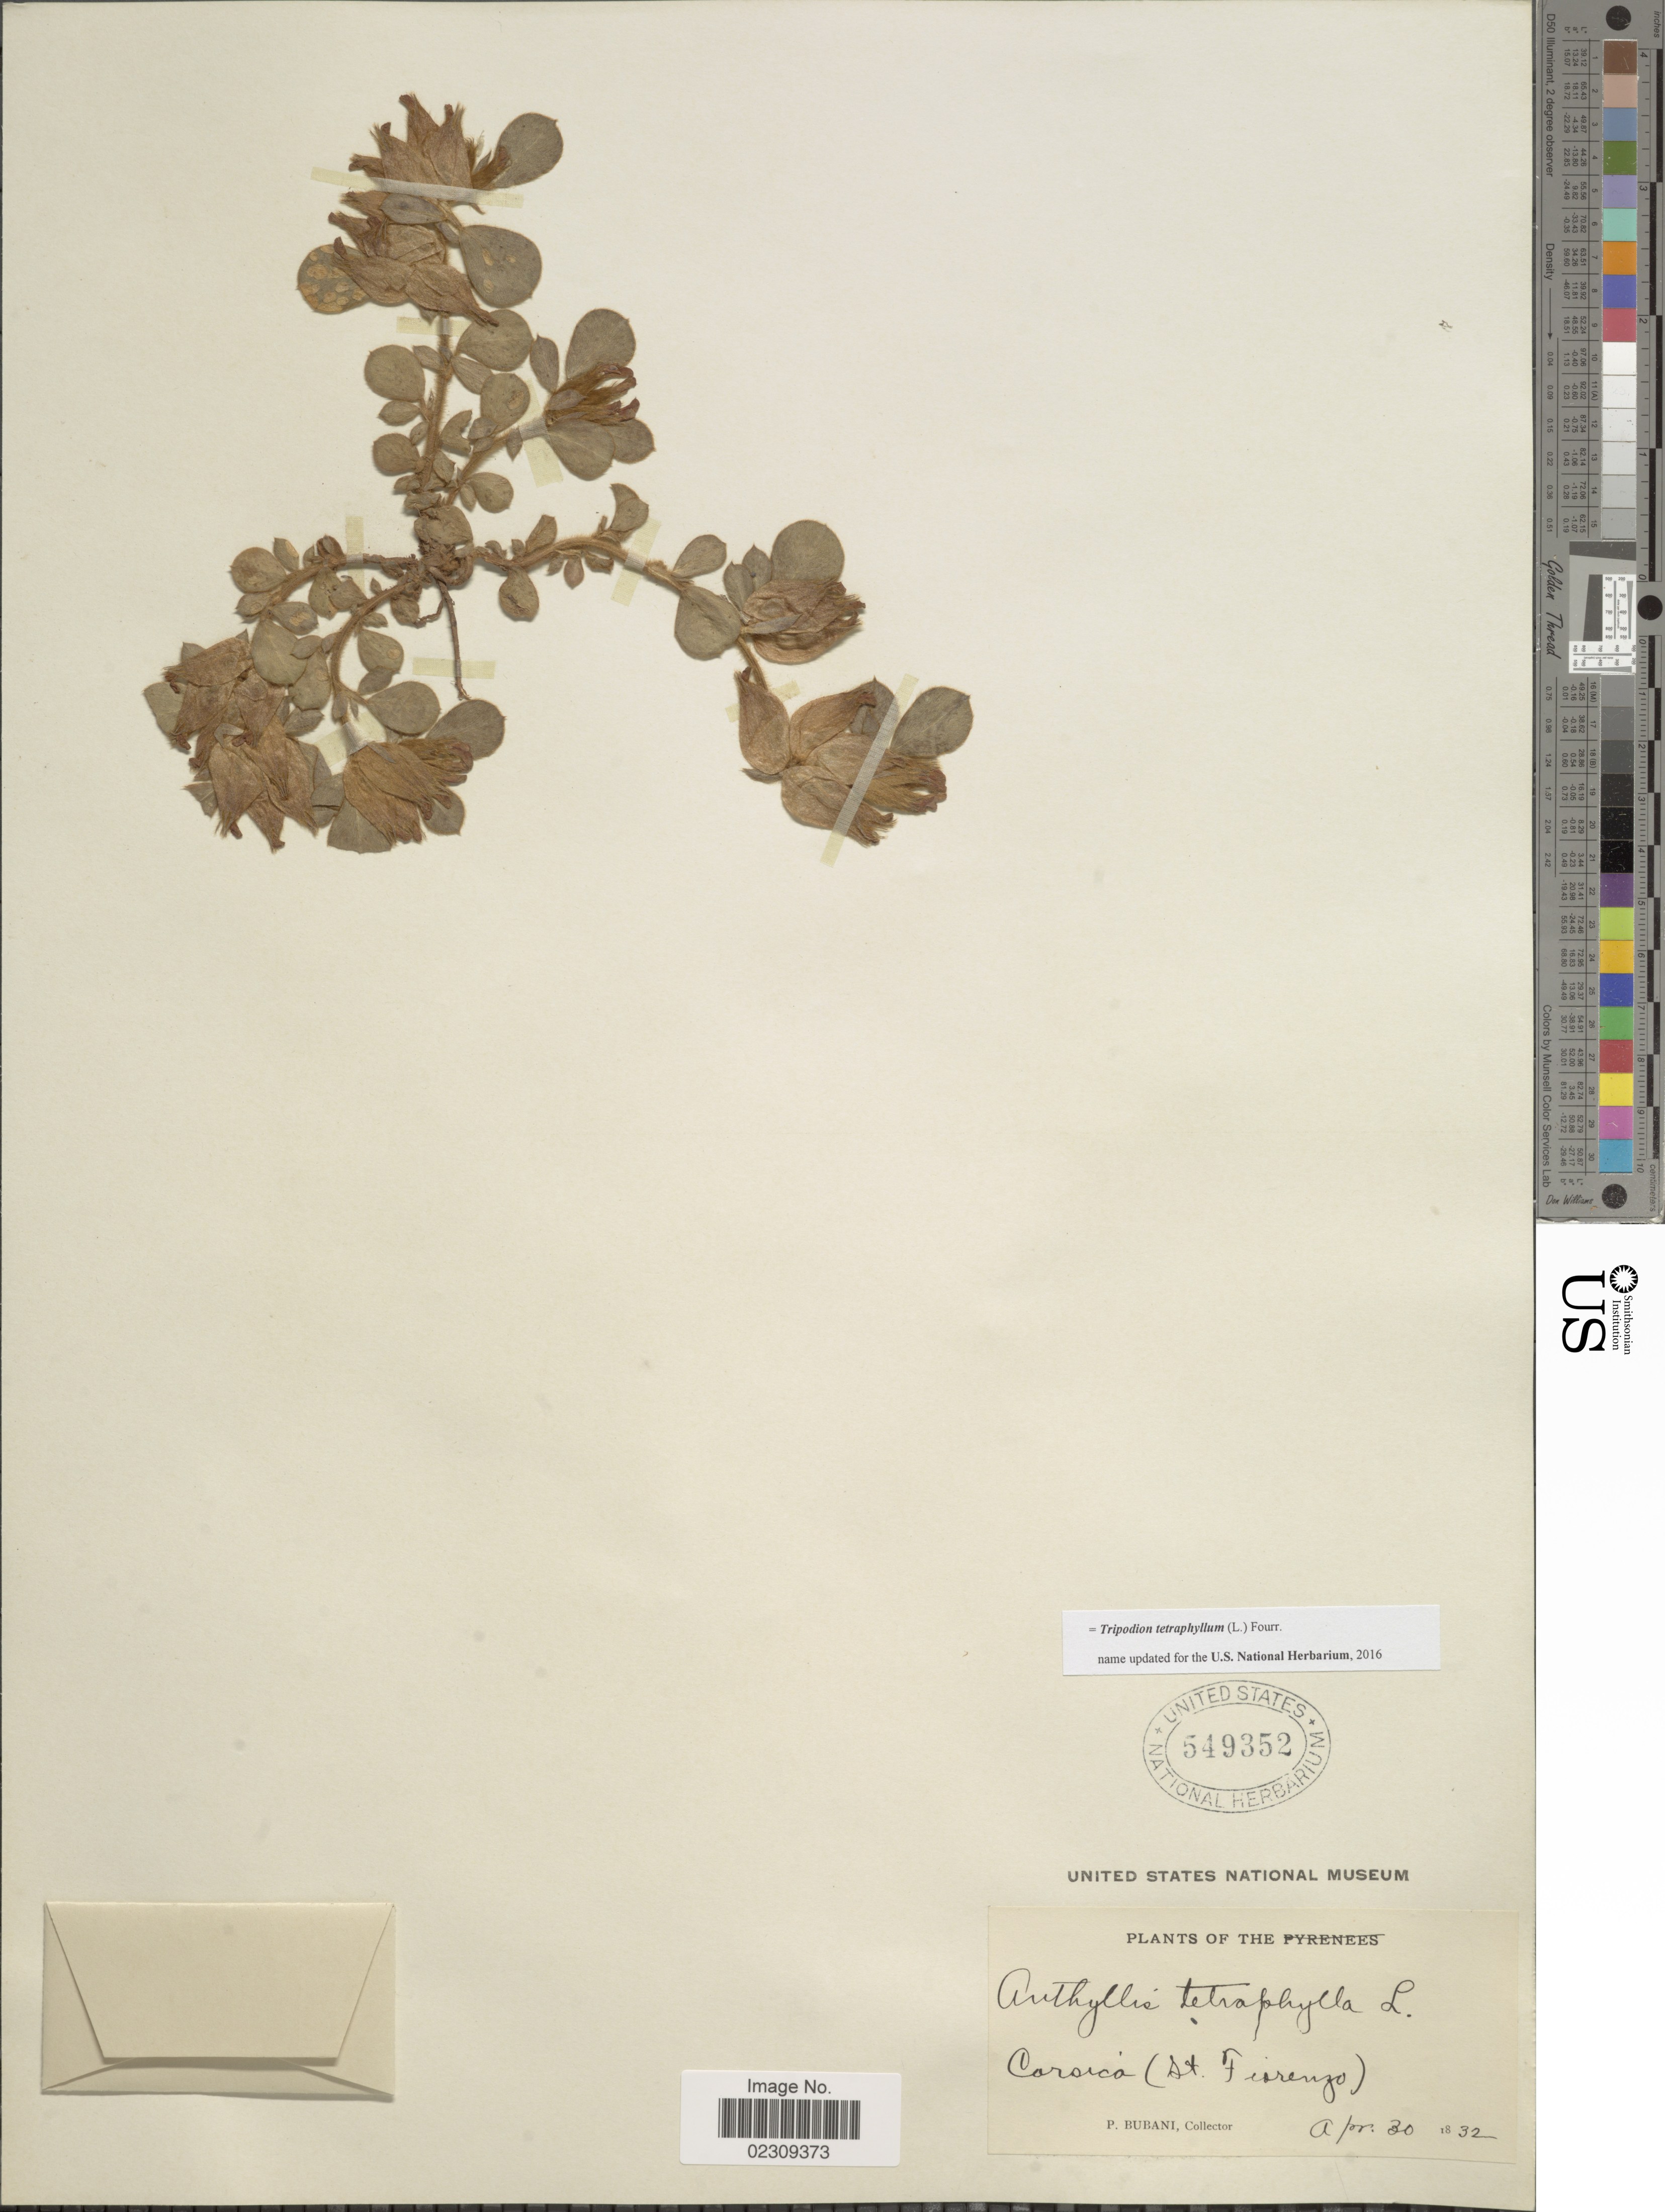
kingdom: Plantae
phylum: Tracheophyta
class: Magnoliopsida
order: Fabales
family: Fabaceae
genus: Tripodion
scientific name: Tripodion tetraphyllum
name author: (L.) Fourr.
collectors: P. Bubani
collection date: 1832-04-30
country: France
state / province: Corsica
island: Corse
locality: St. Fiorenzo [Saint-Florent]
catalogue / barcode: US 549352